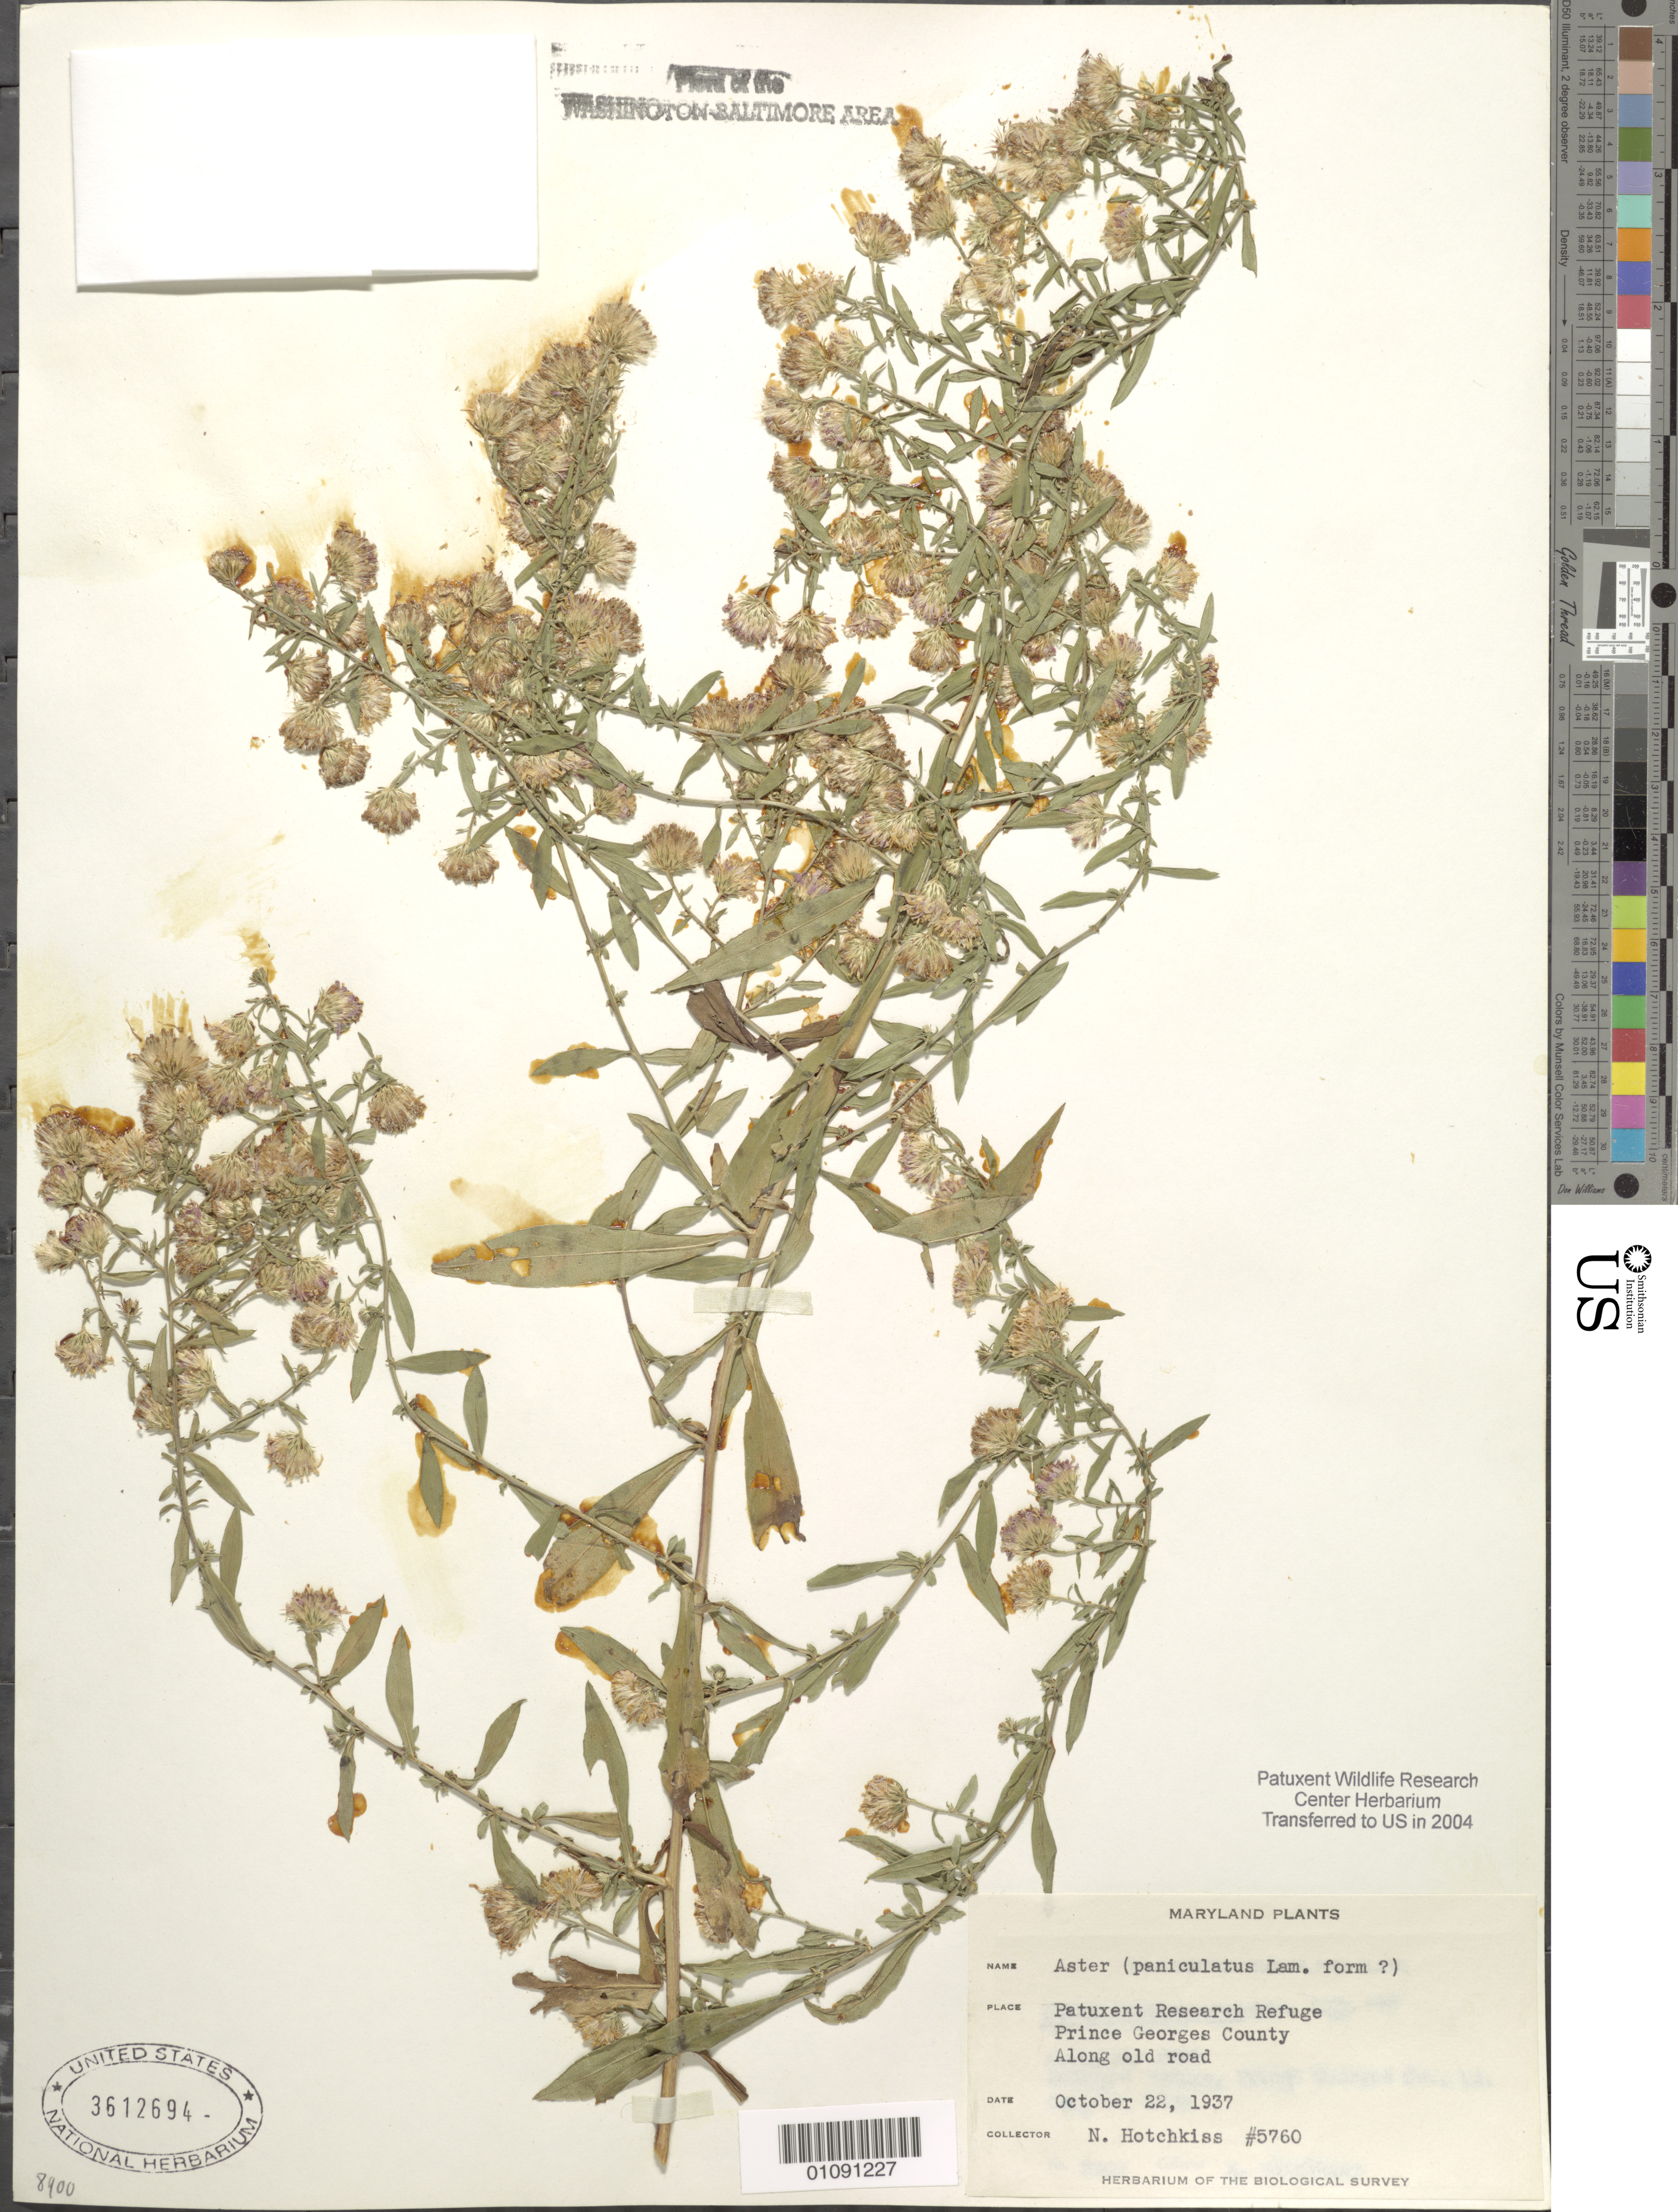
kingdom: Plantae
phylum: Tracheophyta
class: Magnoliopsida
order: Asterales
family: Asteraceae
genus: Aster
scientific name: Aster sp.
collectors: N. Hotchkiss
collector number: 5760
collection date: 1937-10-22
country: United States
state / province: Maryland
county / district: Prince George's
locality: Patuxent Wildlife Refuge.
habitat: Along old road.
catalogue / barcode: US 3612694